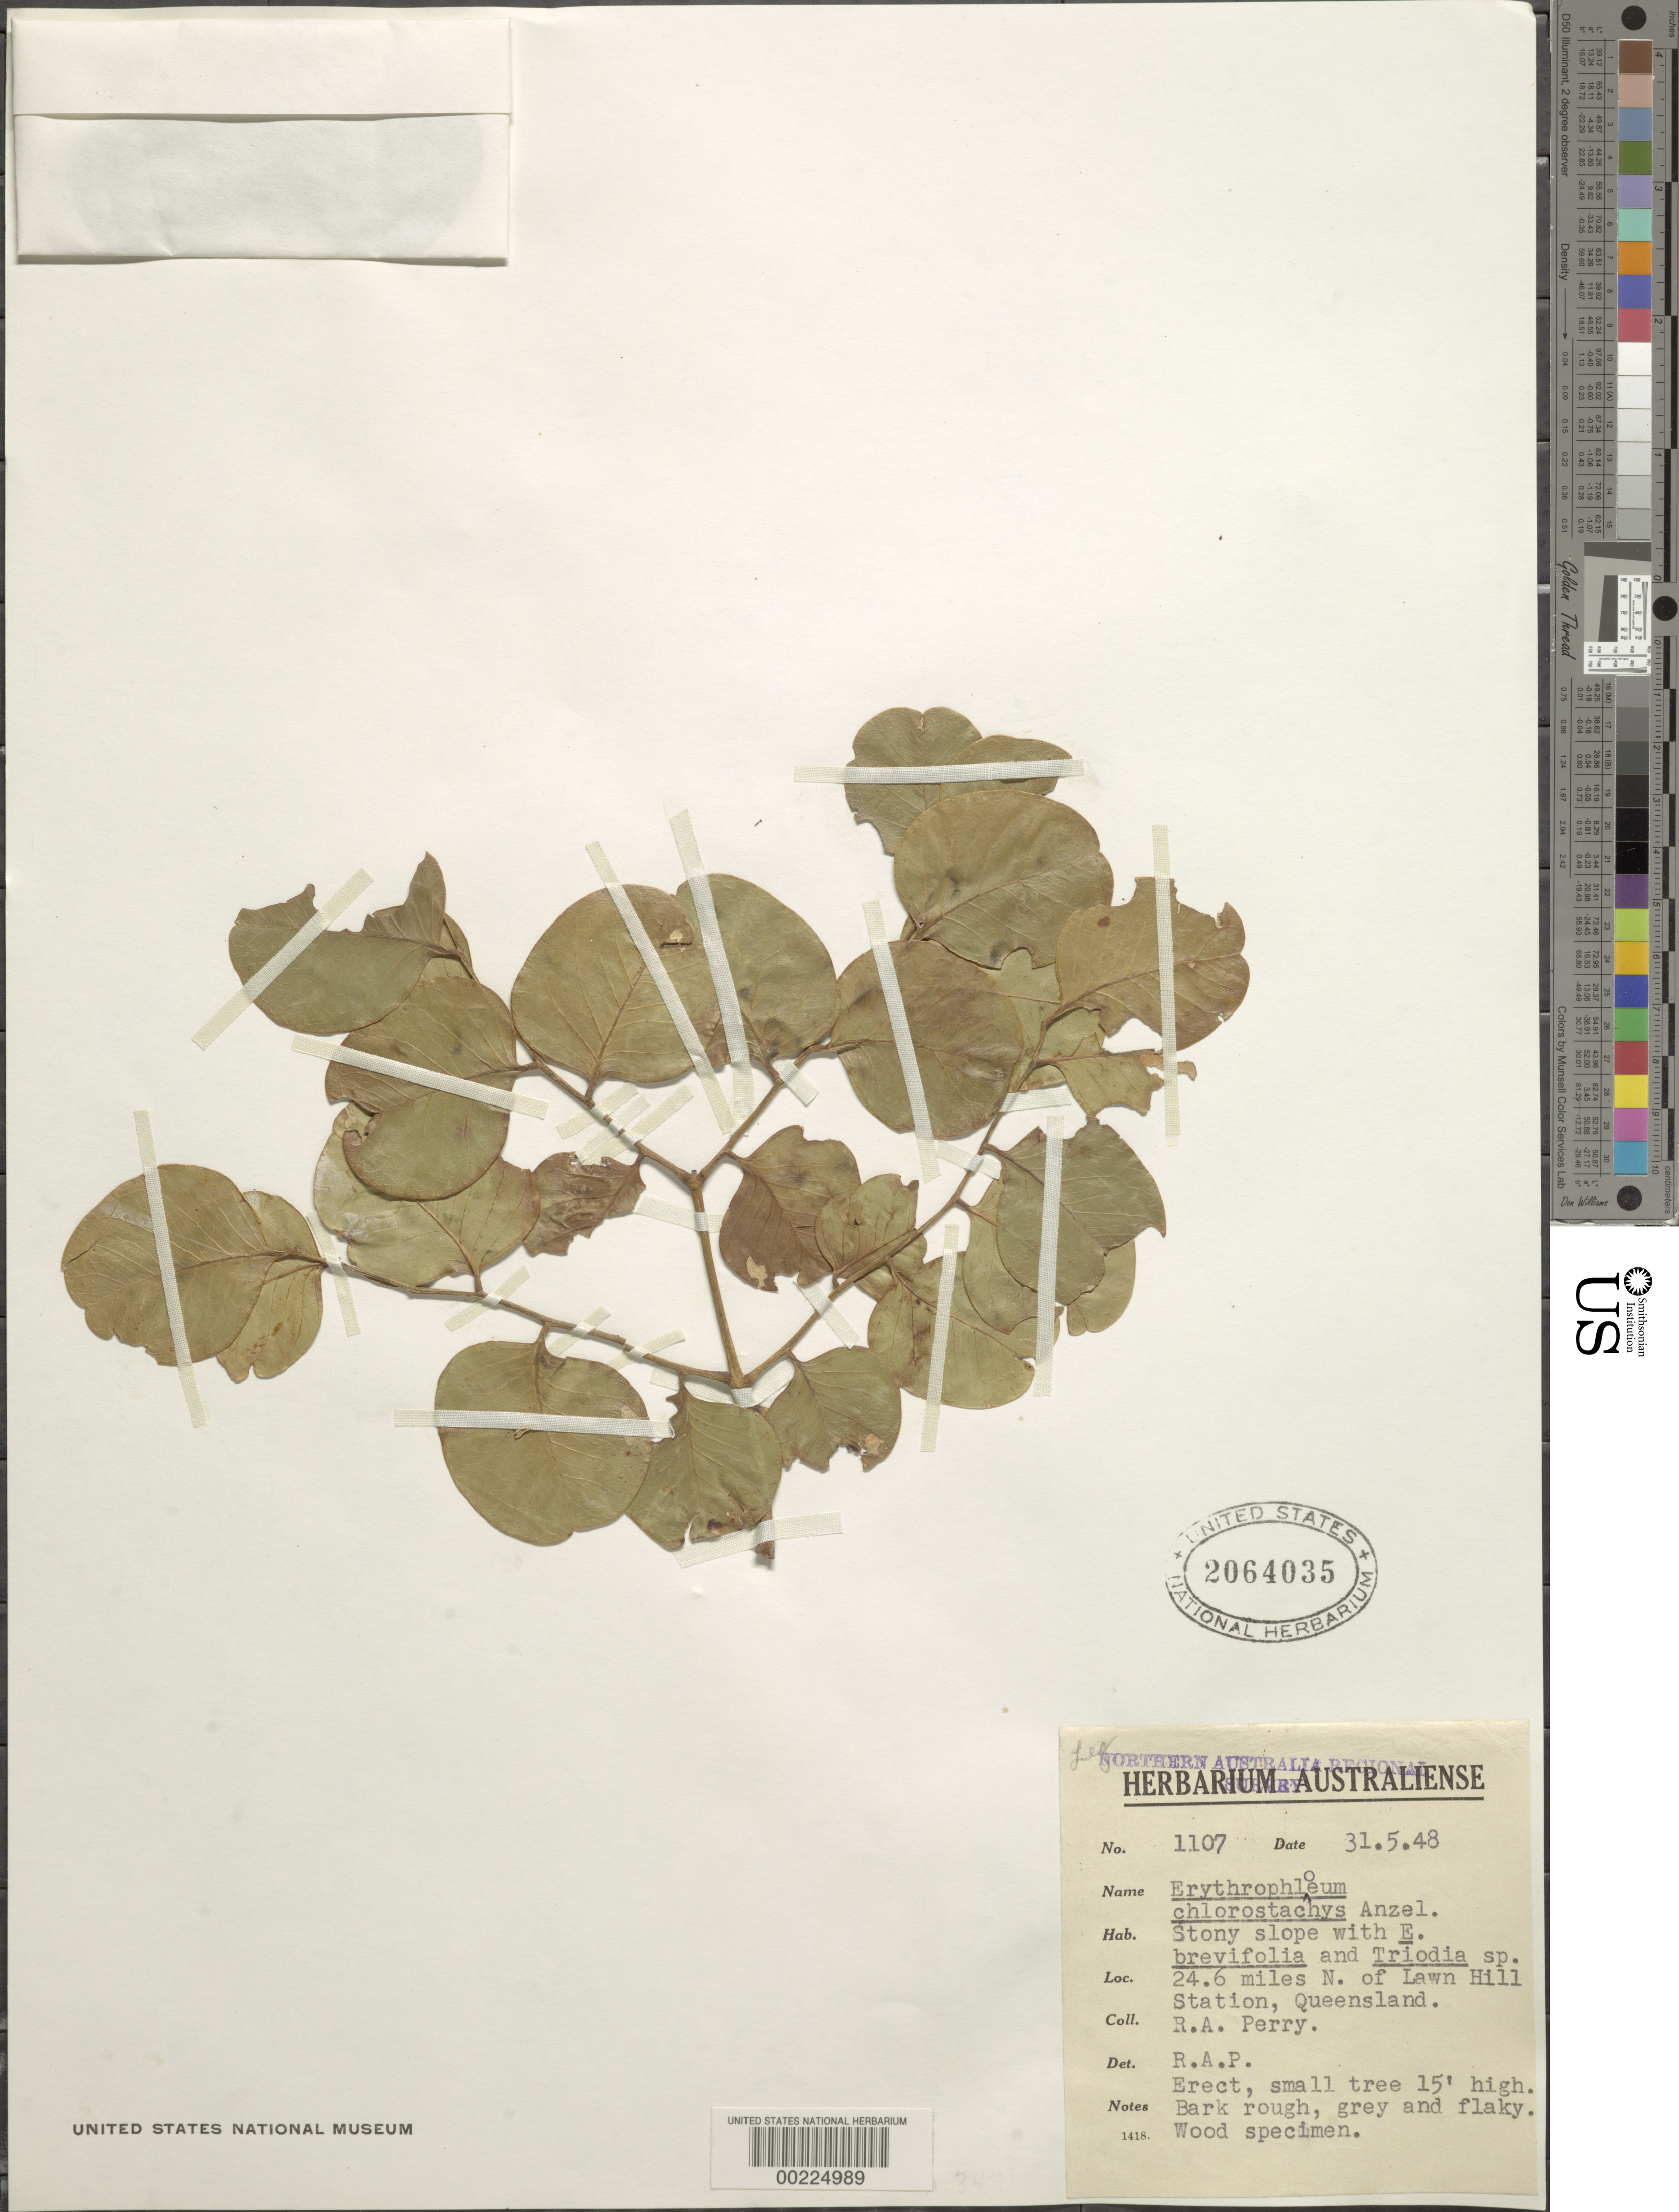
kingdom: Plantae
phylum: Tracheophyta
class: Magnoliopsida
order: Fabales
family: Fabaceae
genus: Erythrophleum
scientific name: Erythrophleum chlorostachys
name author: Baill.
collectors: Perry, R. A.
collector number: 1107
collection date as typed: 31 May 1948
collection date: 1948-05-31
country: Australia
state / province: Queensland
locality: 24.6 mi n of lawn hill station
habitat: Stony slope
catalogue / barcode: US 2064035